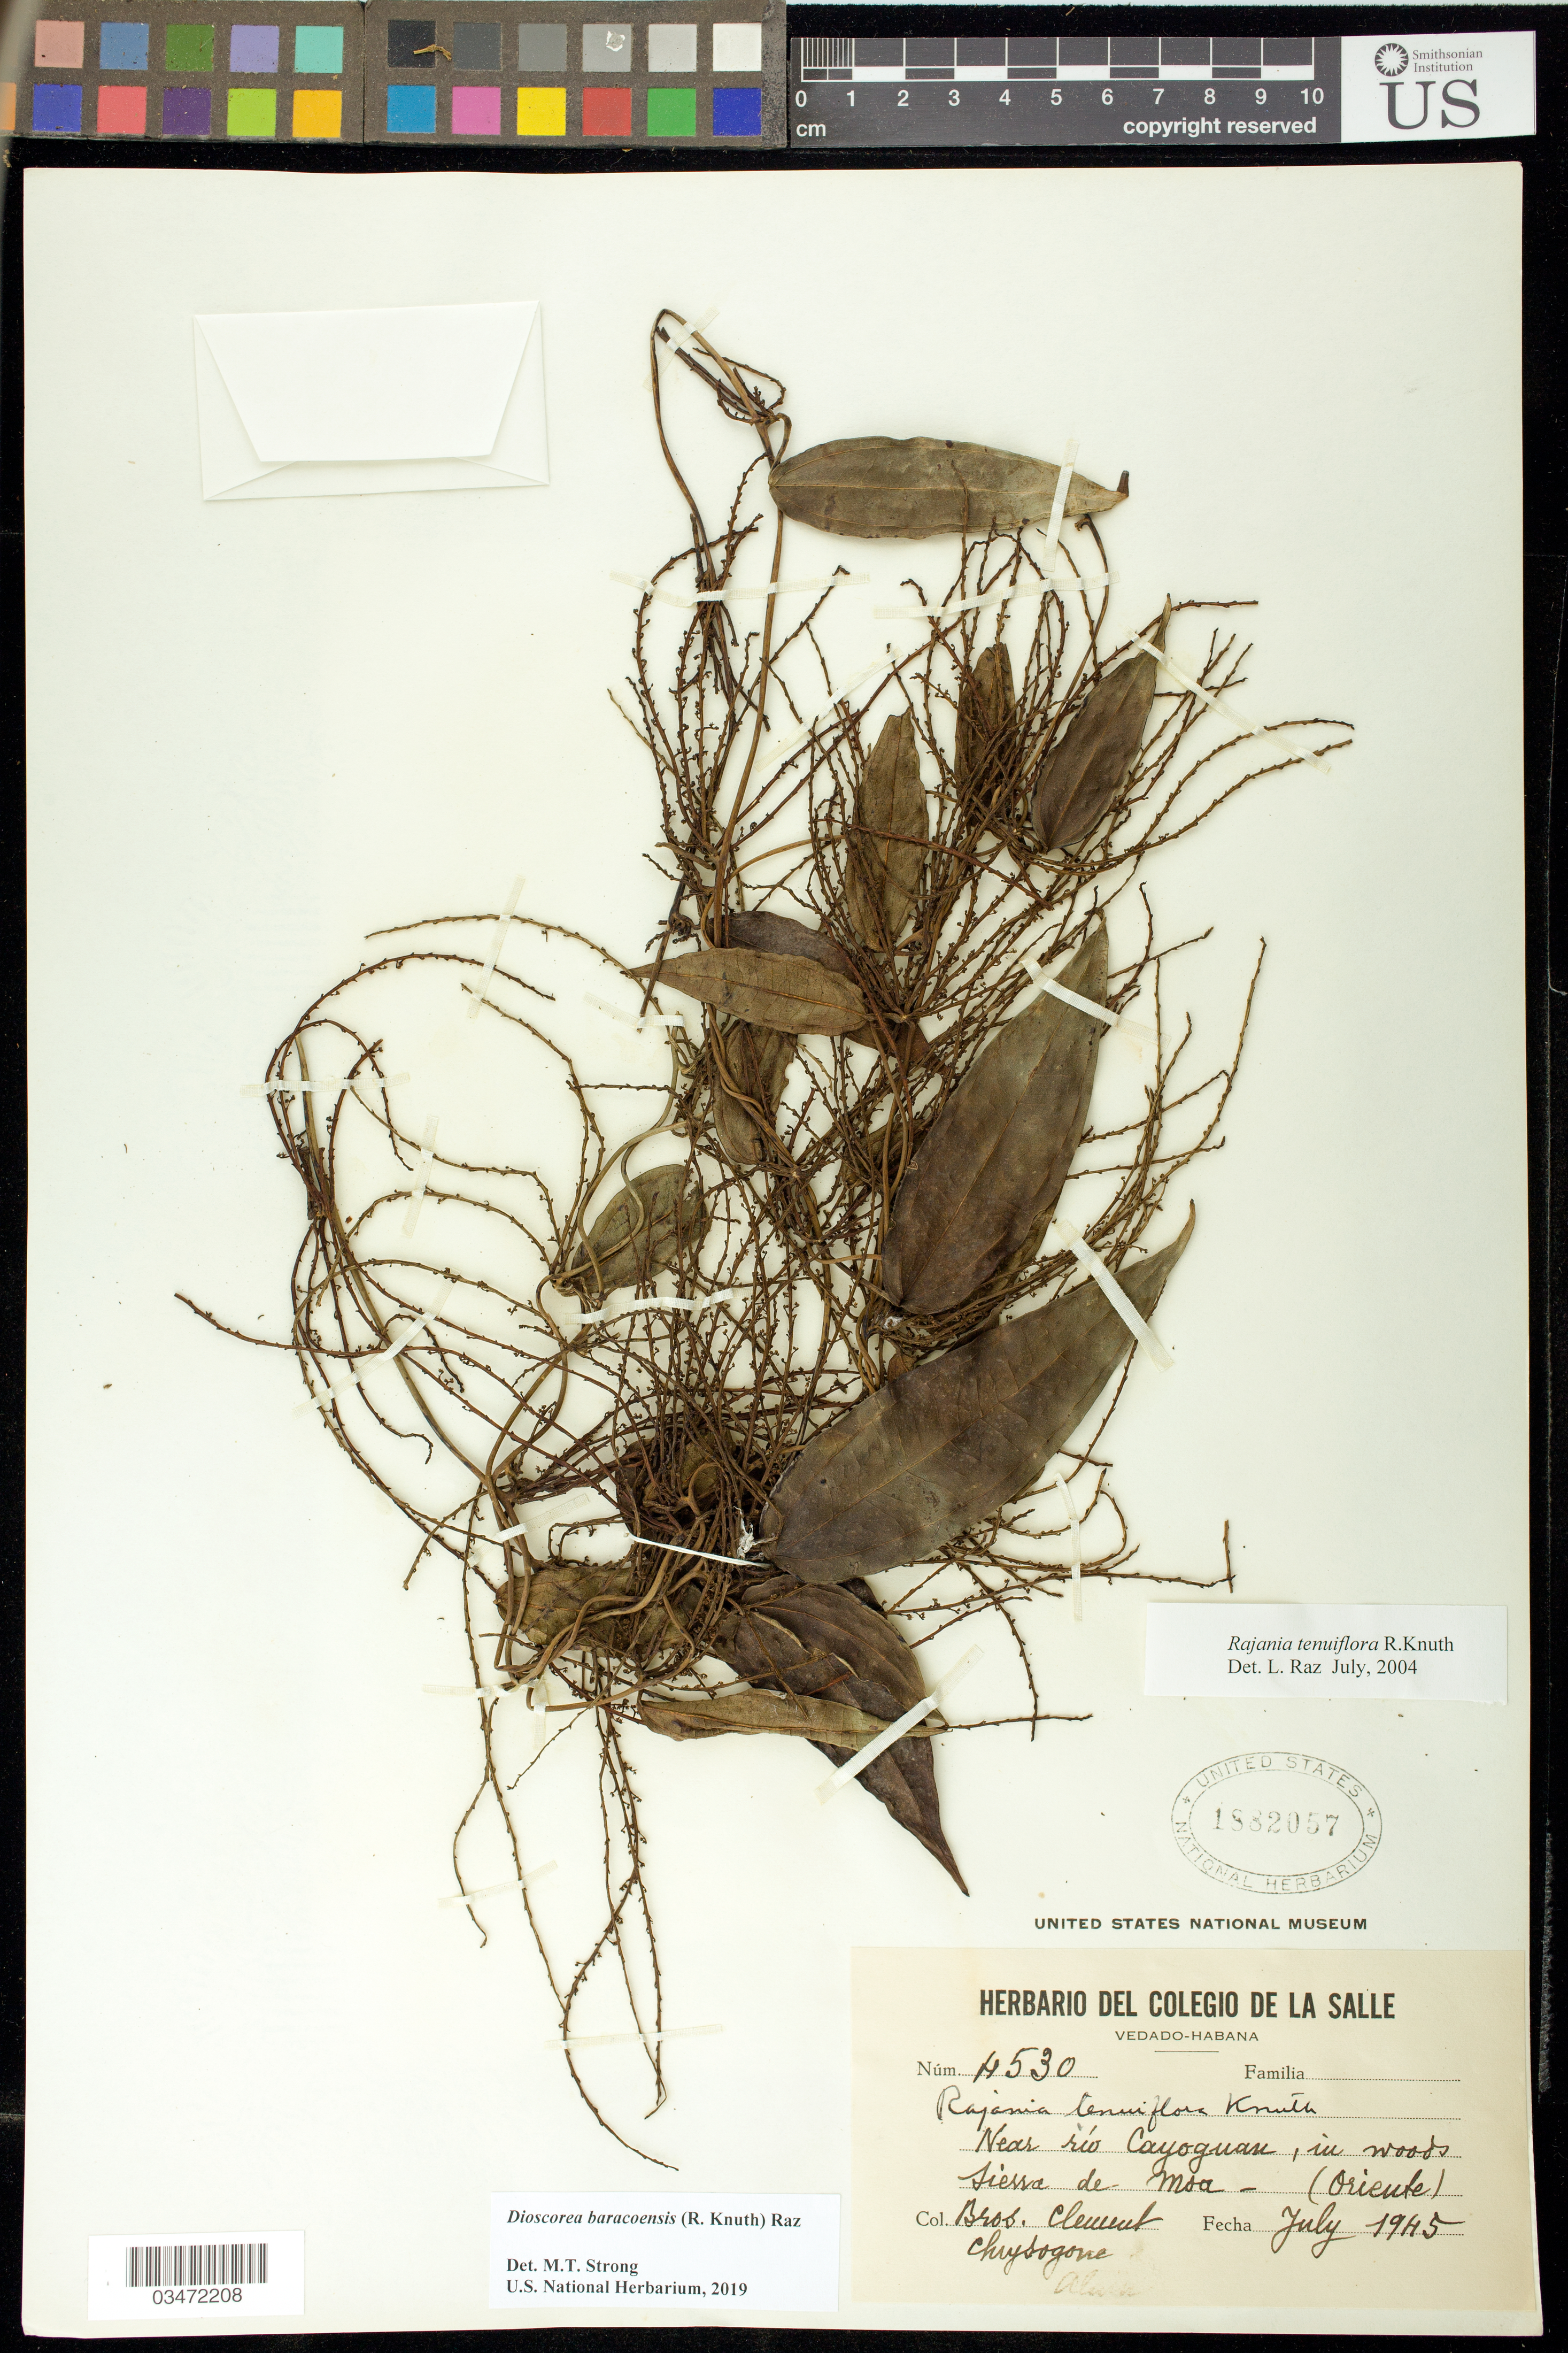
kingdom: Plantae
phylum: Tracheophyta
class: Liliopsida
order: Dioscoreales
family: Dioscoreaceae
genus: Dioscorea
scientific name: Dioscorea baracoensis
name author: (R. Knuth) Raz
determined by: Strong, M. T., (US), Smithsonian Institution - National Museum of Natural History (UNITED STATES)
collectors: B. Clement & B. Chrysogone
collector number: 4530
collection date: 1945-07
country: Cuba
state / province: Holguín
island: Cuba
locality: Oriente [Holguín]. Sierra de Moa, near río Cayoguan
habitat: In woods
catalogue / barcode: US 1882057